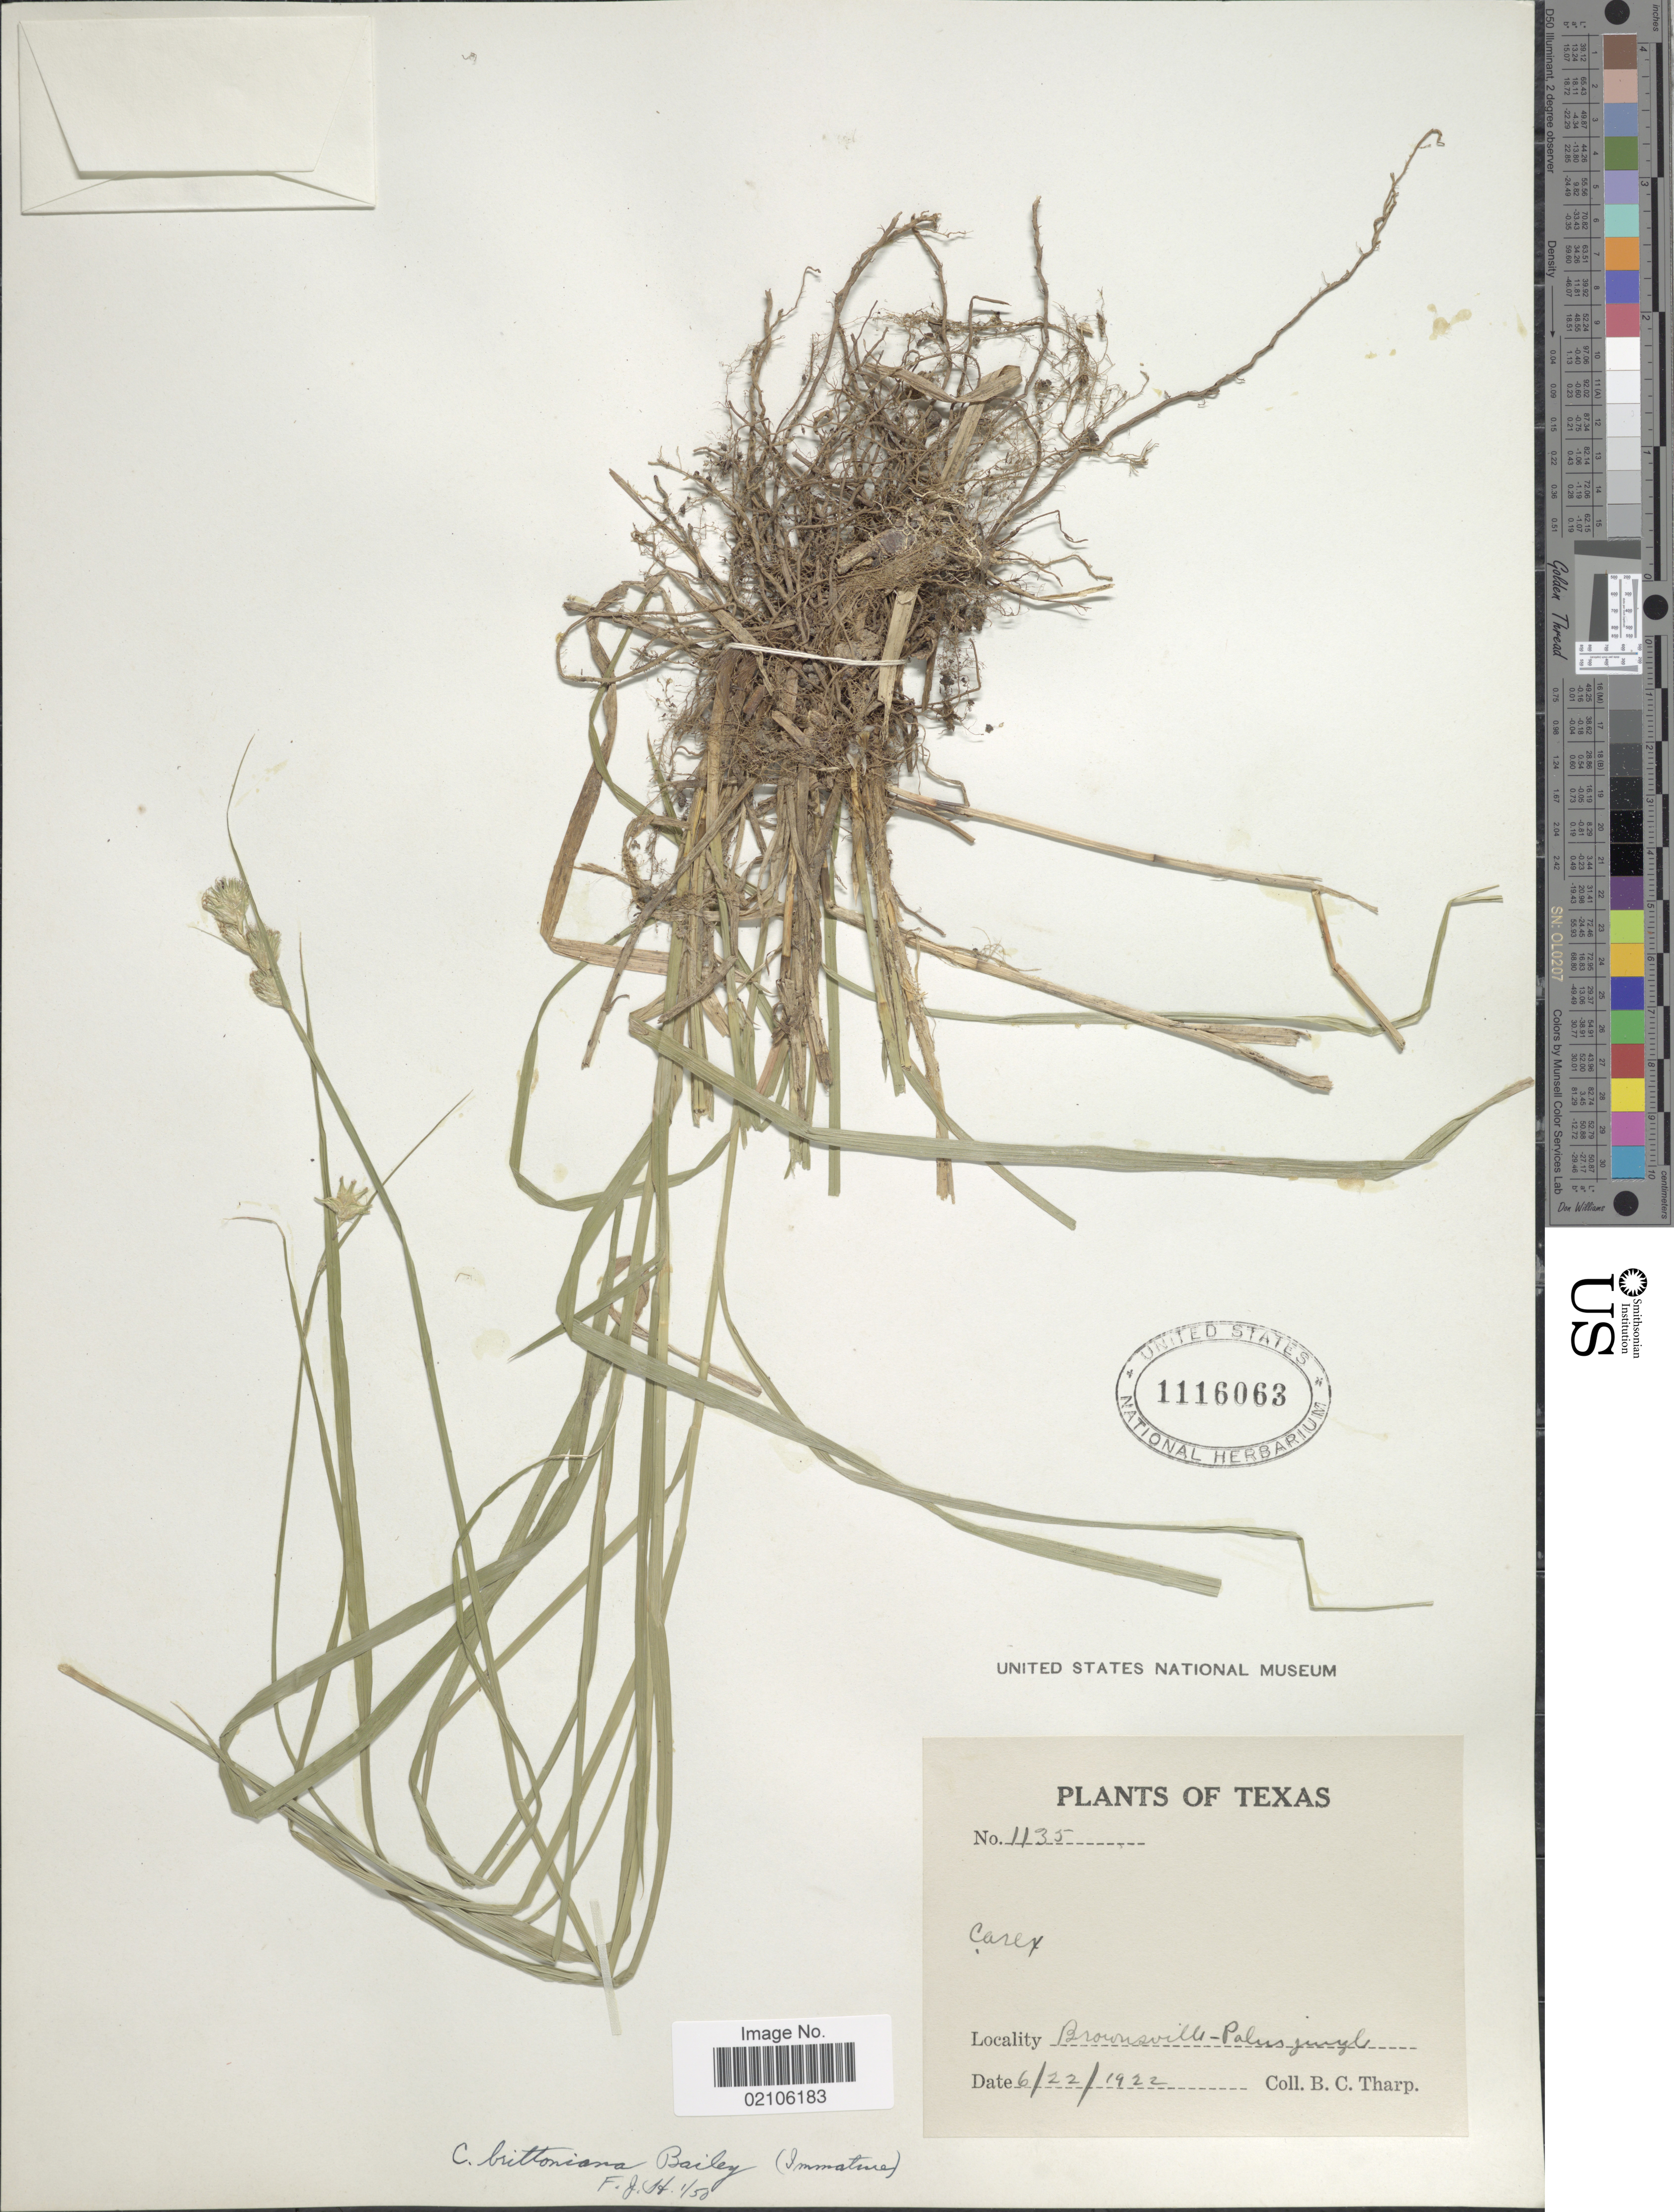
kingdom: Plantae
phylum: Tracheophyta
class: Liliopsida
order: Poales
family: Cyperaceae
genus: Carex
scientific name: Carex tetrastachya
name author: Scheele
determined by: Strong, Mark T., (BOT), Smithsonian Institution - National Museum of Natural History (UNITED STATES)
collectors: B. C. Tharp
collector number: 1135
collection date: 1922-06-22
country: United States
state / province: Texas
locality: Brownsville-Palms jungle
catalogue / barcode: US 1116063